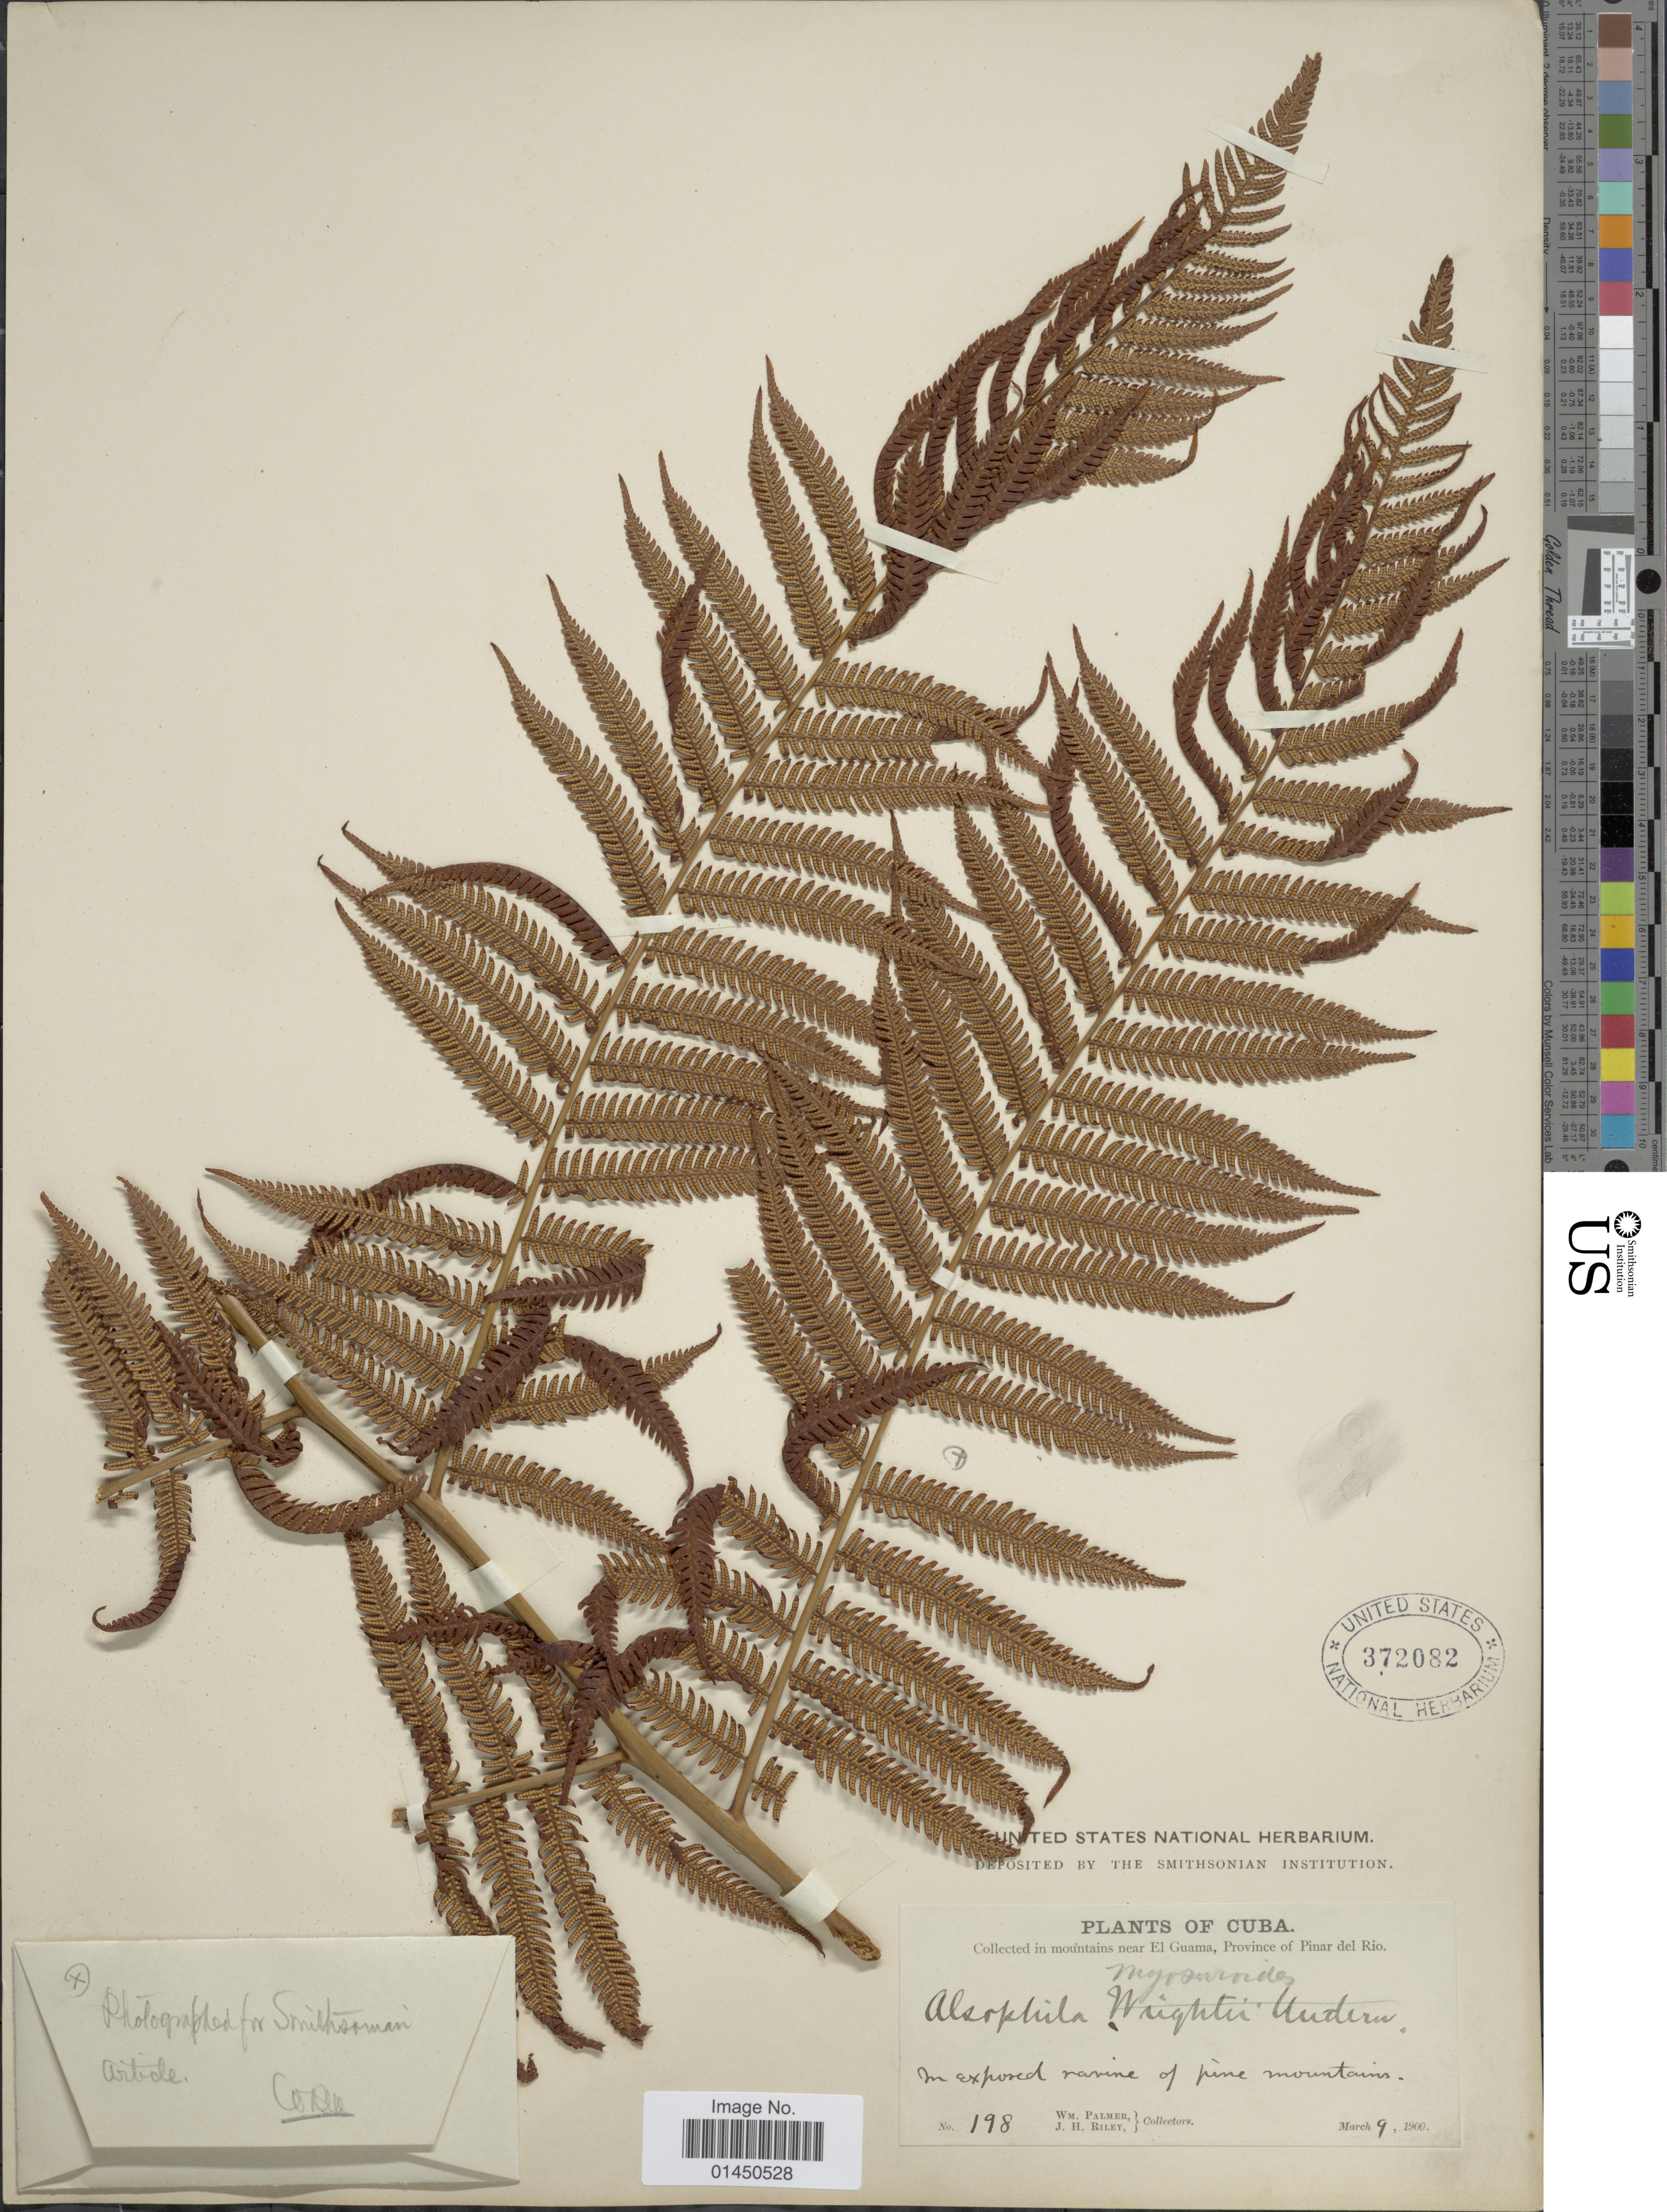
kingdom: Plantae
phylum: Tracheophyta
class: Polypodiopsida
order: Cyatheales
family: Cyatheaceae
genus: Cyathea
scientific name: Cyathea myosuriodes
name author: (Liebm.) Domin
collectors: W. Palmer & J. H. Riley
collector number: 198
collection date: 1900-03-09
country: Cuba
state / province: Pinar del Río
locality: In mountains near El Guama, in exposed ravine of pine mountains.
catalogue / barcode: US 372082